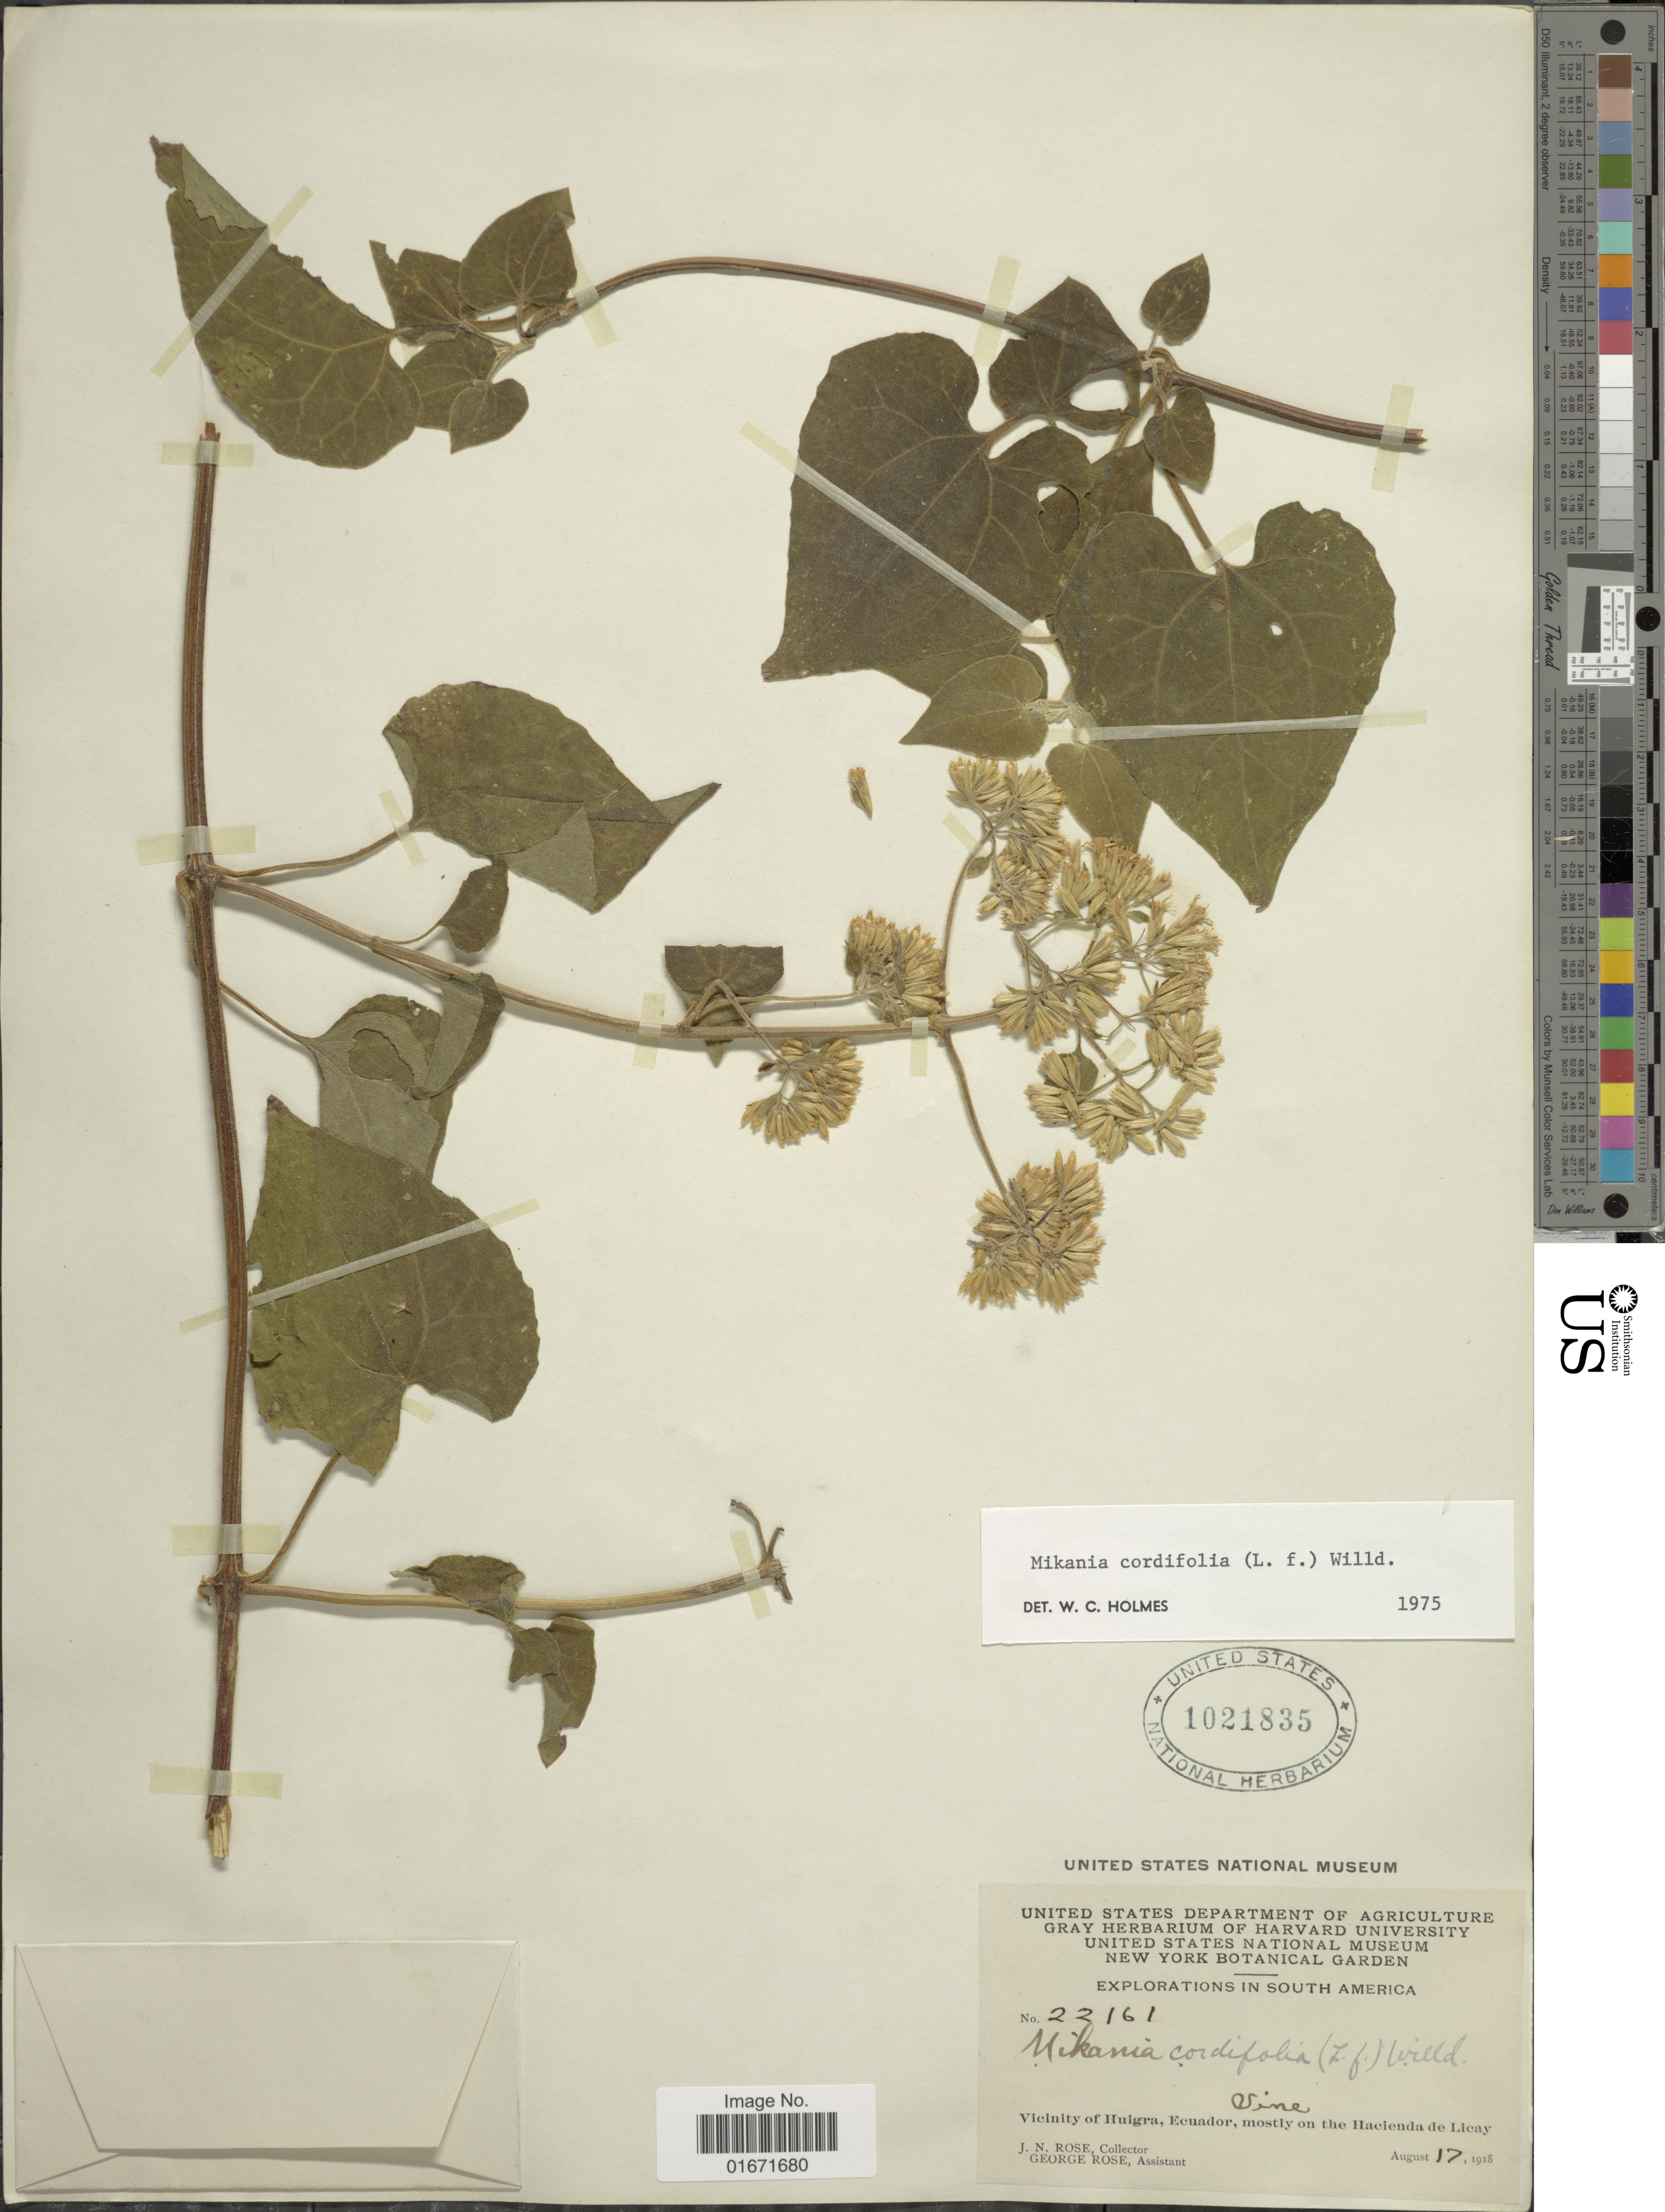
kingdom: Plantae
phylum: Tracheophyta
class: Magnoliopsida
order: Asterales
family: Asteraceae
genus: Mikania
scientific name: Mikania cordifolia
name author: Kunth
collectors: J. N. Rose & G. Rose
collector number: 22161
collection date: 1918-08-17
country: Ecuador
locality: Vicinity of Huigra, Ecuador, mostly on the Hacienda de Licay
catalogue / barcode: US 1021835